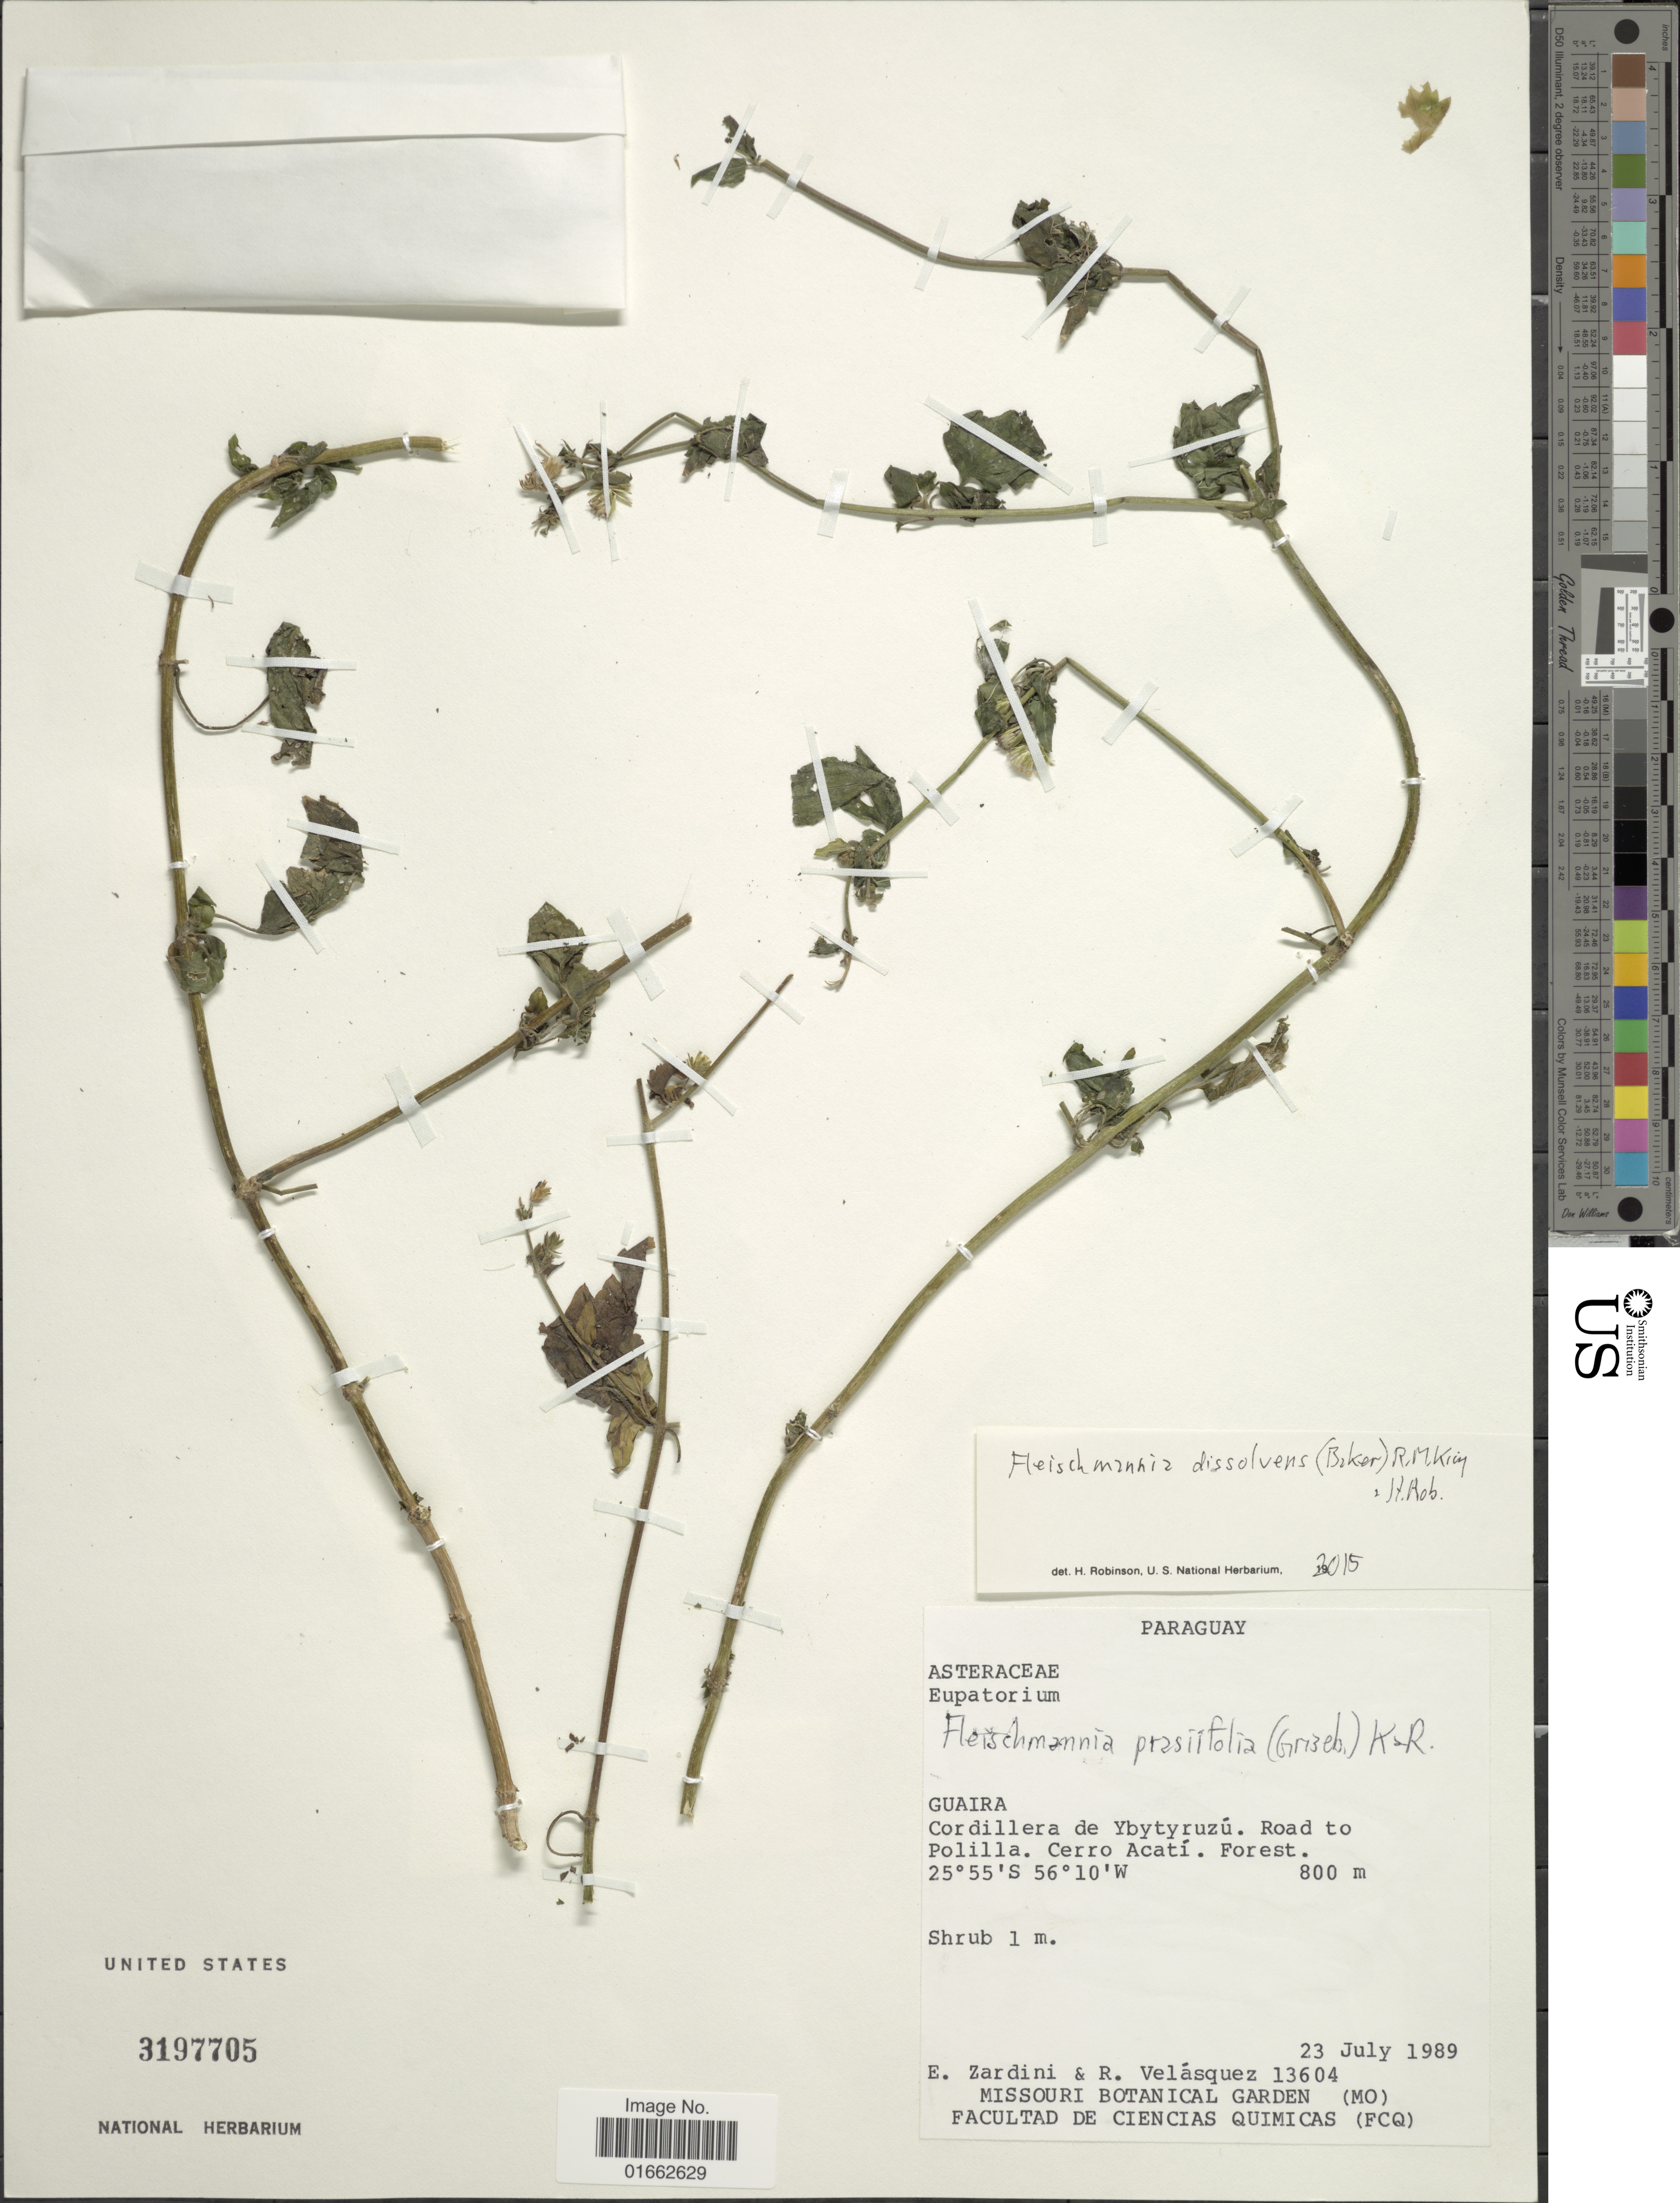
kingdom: Plantae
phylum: Tracheophyta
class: Magnoliopsida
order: Asterales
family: Asteraceae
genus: Fleischmannia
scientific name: Fleischmannia dissolvens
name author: (Baker) R.M. King & H. Rob.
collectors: E. M. Zardini & R. Velásquez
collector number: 13604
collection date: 1989-07-23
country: Paraguay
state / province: Guaira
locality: Cordillera de Ybytyruzú. Road to Pololla. Cerro Acatí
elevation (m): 800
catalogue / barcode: US 3197705